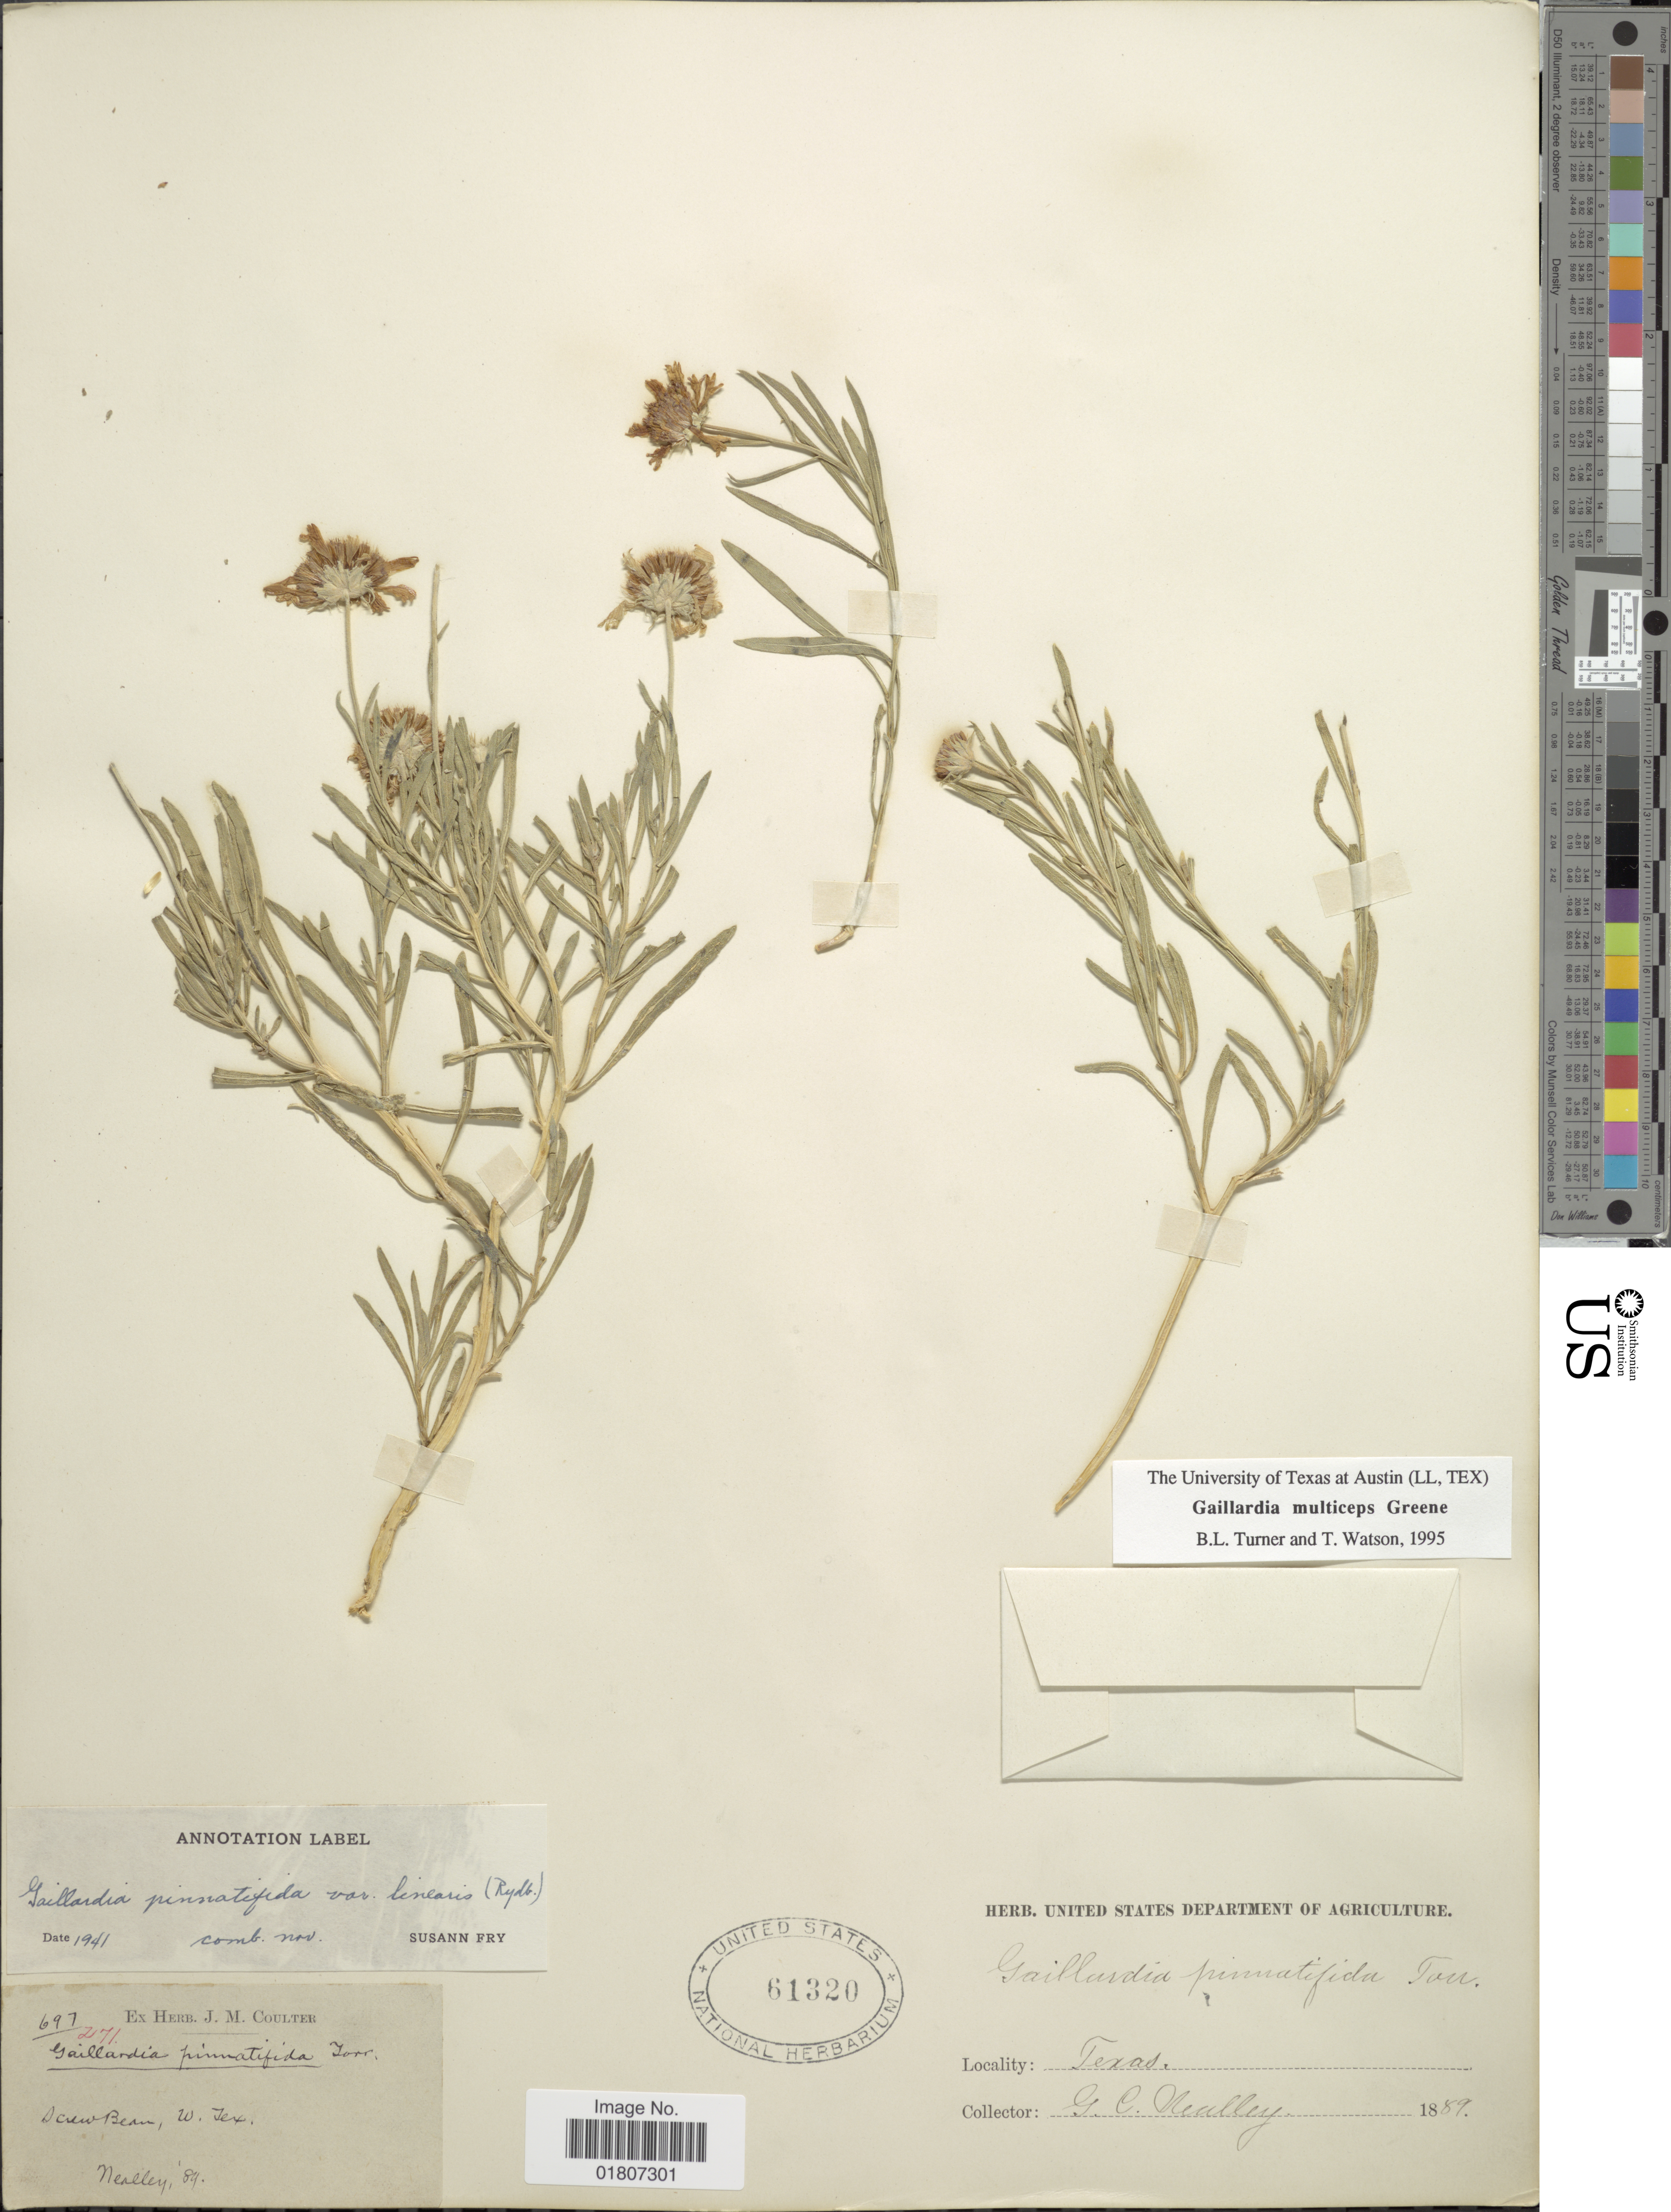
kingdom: Plantae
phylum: Tracheophyta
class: Magnoliopsida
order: Asterales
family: Asteraceae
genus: Gaillardia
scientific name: Gaillardia multiceps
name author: Greene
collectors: G. C. Nealley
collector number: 697/2171*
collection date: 1889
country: United States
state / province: Texas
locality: Srew Bean, W. Tex.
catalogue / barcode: US 61320